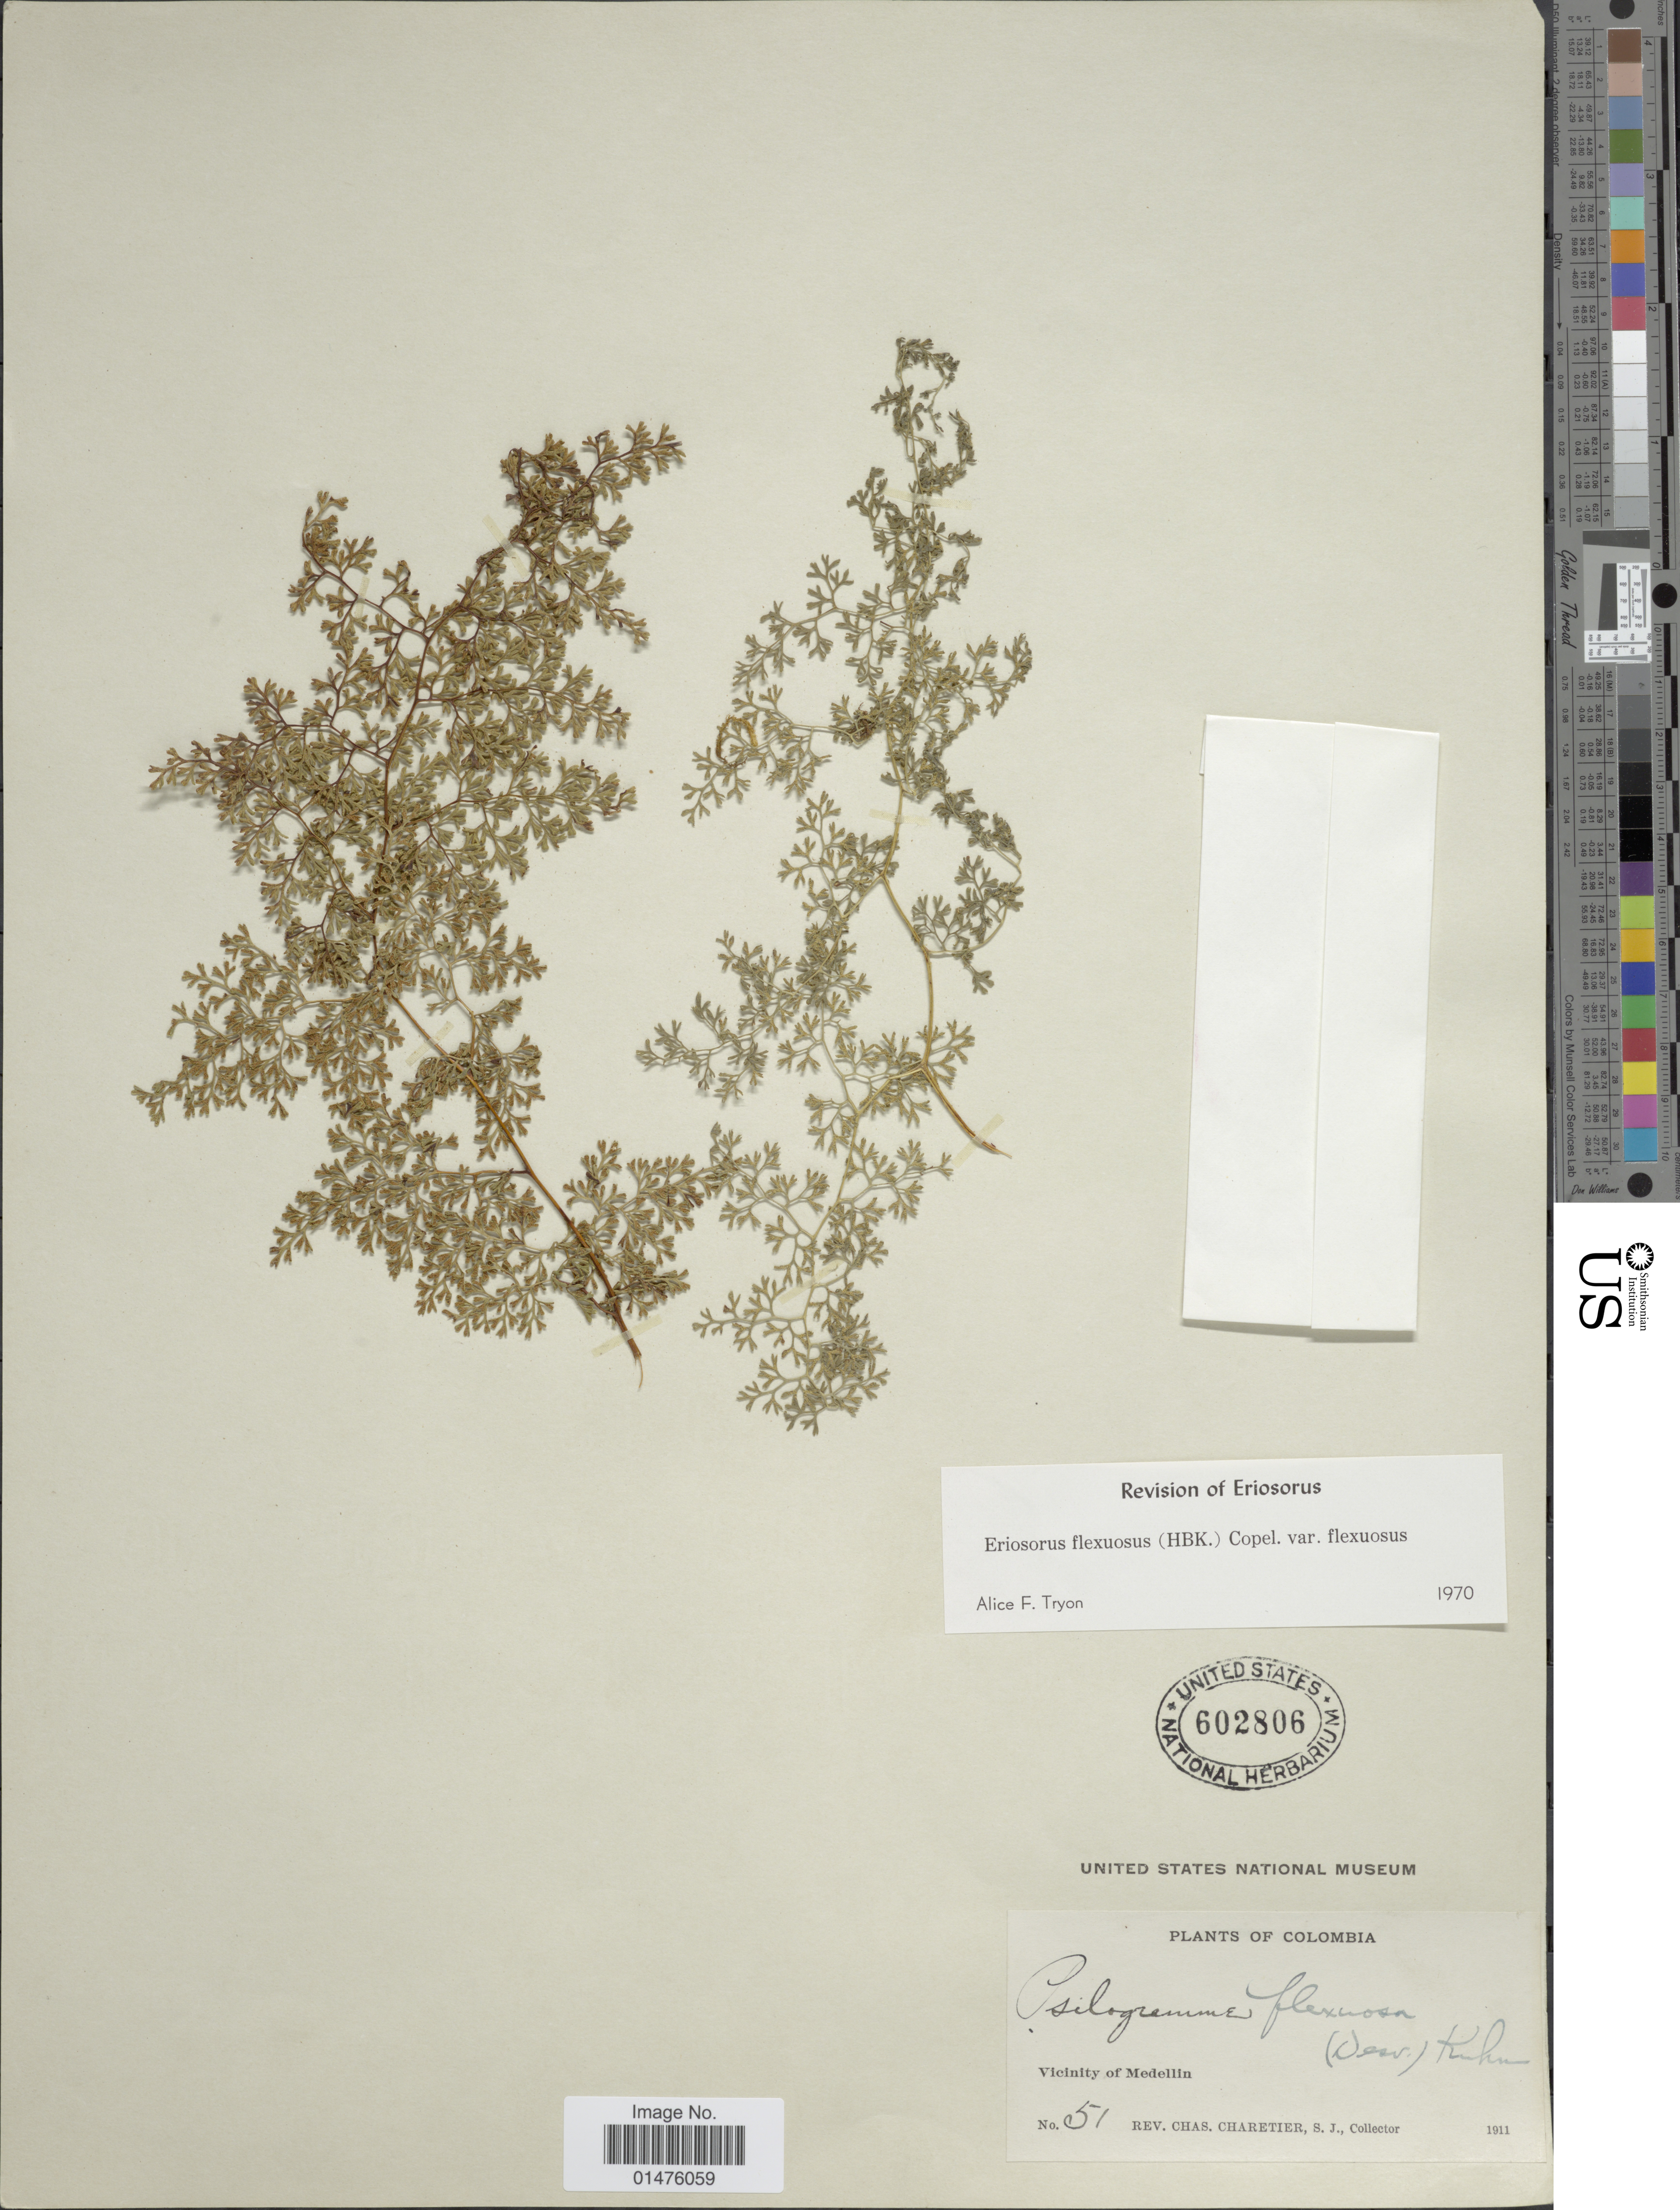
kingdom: Plantae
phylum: Tracheophyta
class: Polypodiopsida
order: Polypodiales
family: Pteridaceae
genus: Jamesonia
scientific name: Jamesonia flexuosa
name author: (Humb. & Bonpl.) Christenh.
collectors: C. Charetier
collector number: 51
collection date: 1911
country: Colombia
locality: Vicinity of Medellin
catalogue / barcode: US 602806